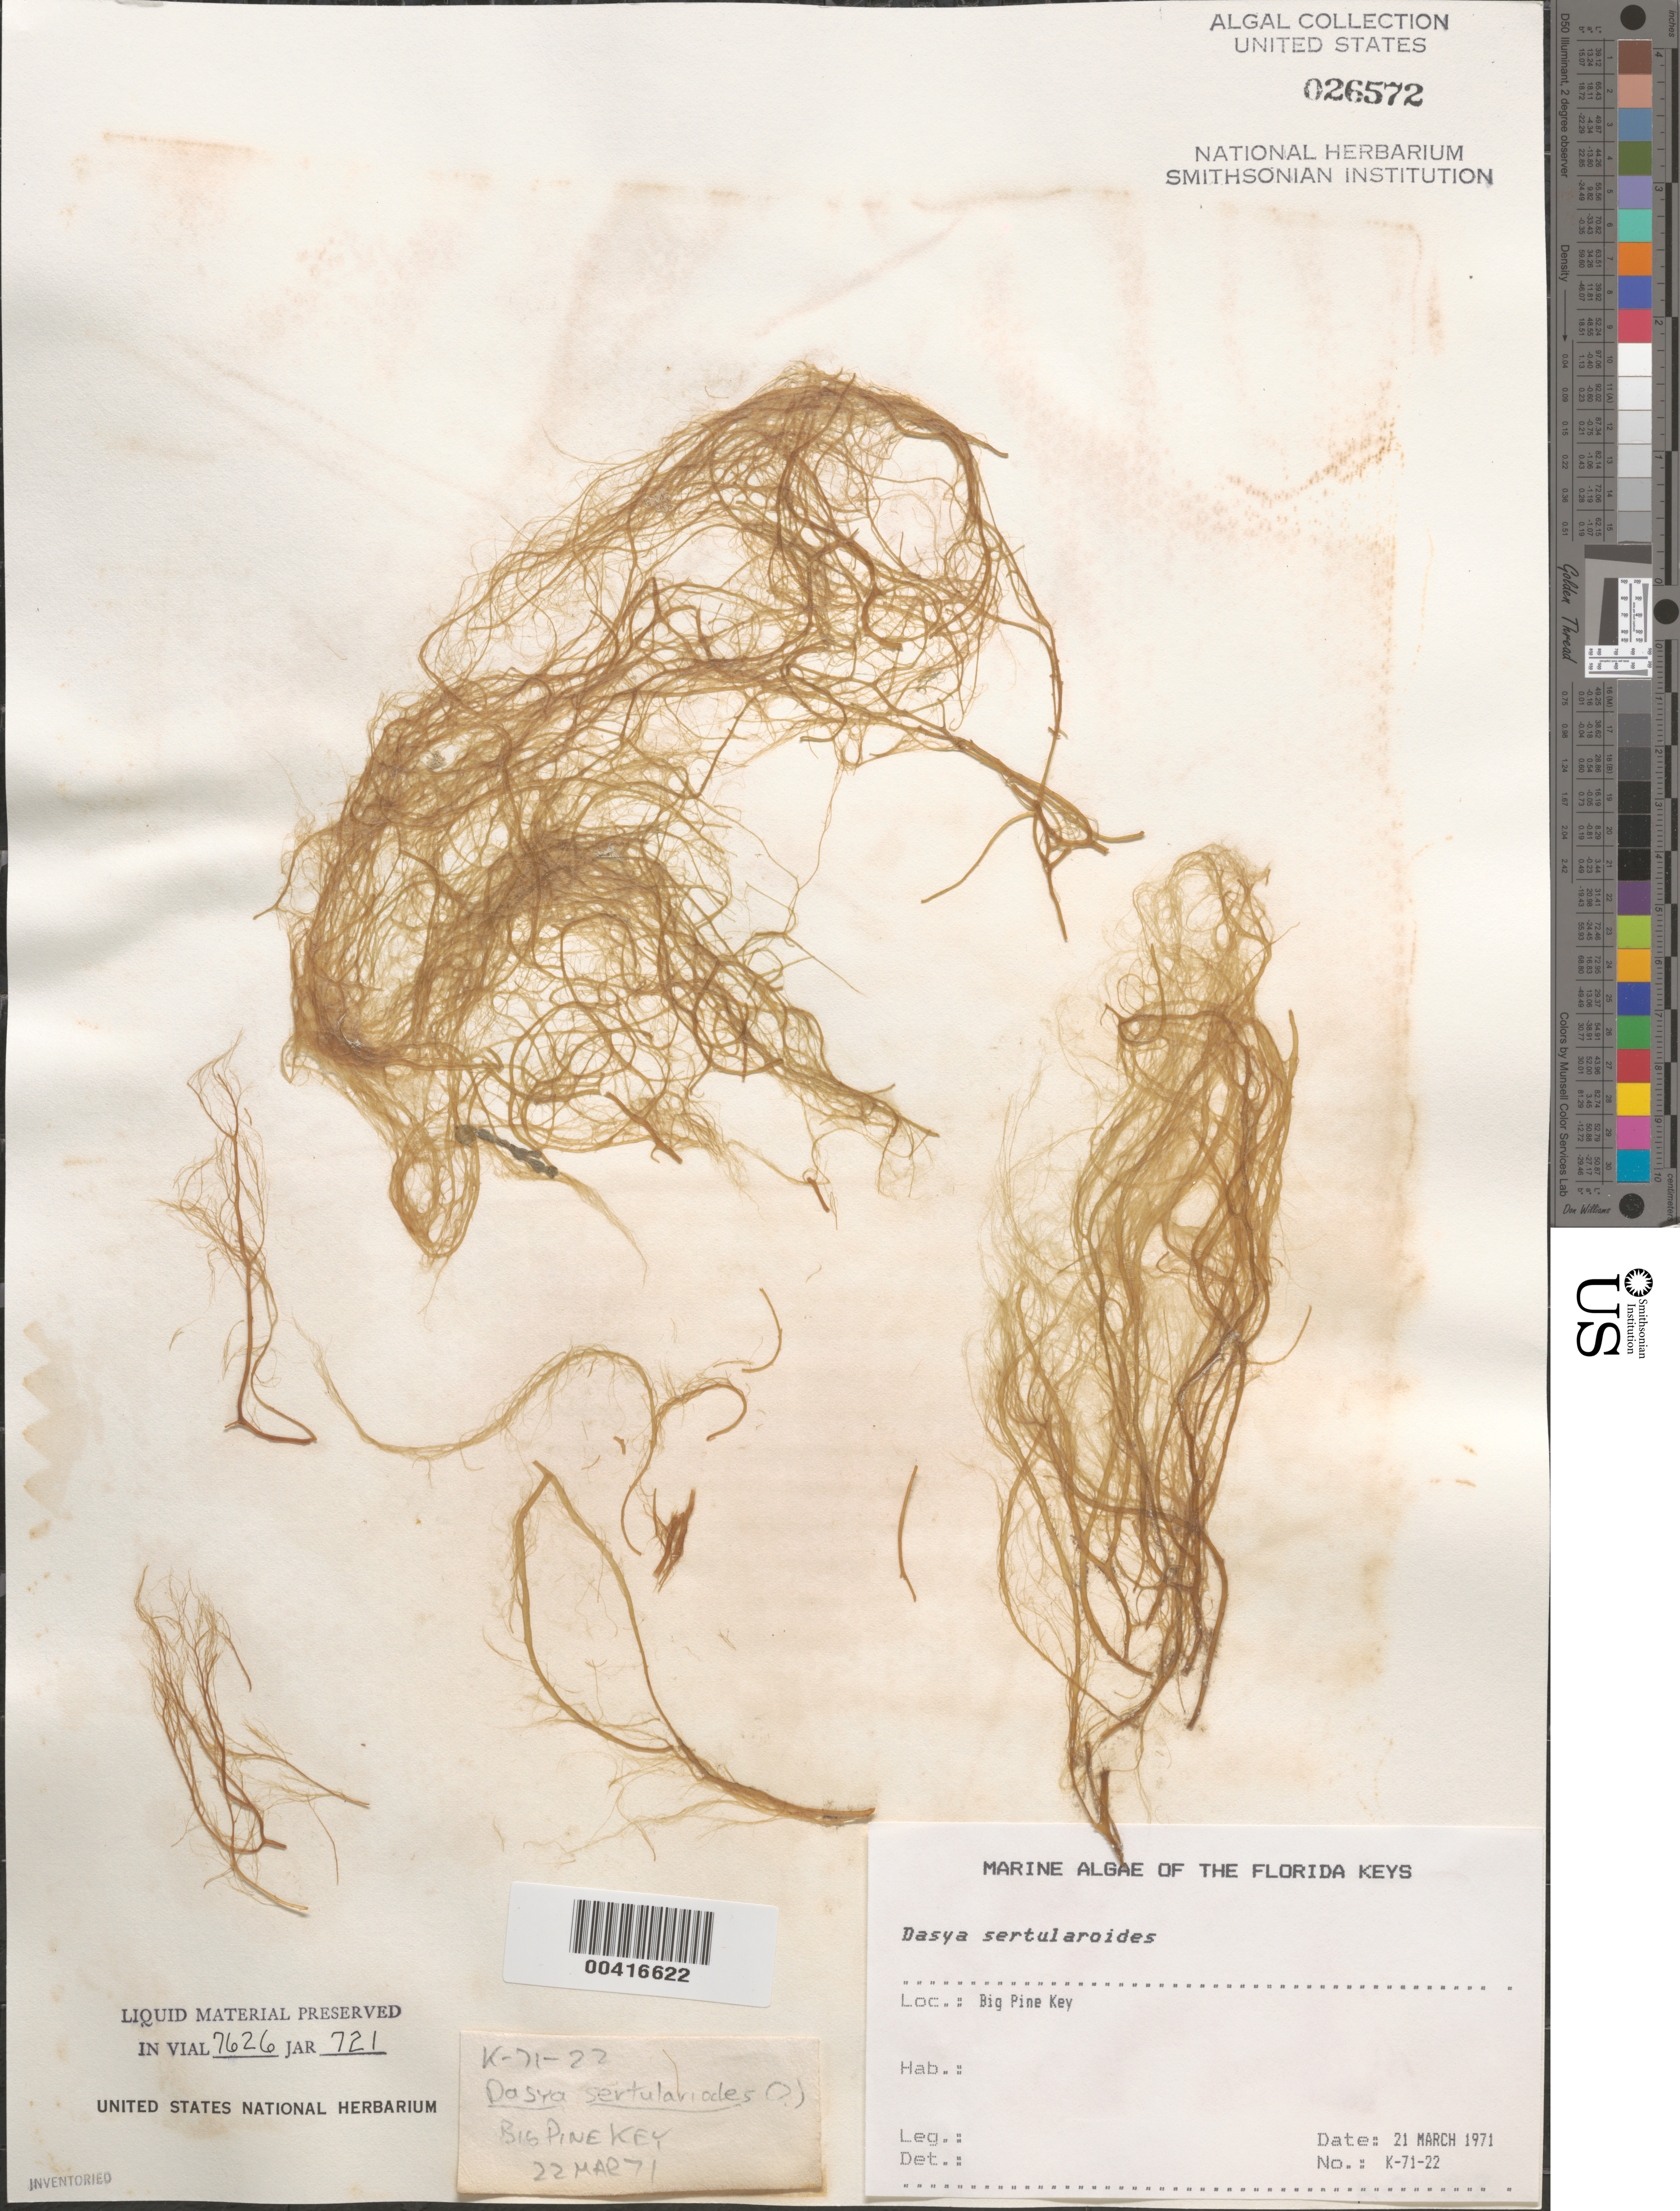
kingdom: Plantae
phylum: Rhodophyta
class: Florideophyceae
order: Ceramiales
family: Rhodomelaceae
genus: Heterodasya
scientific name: Heterodasya sertularioides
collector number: K-71-22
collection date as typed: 21 Mar 1971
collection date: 1971-03-21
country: United States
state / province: Florida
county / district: Monroe County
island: Big Pine Key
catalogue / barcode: US 26572